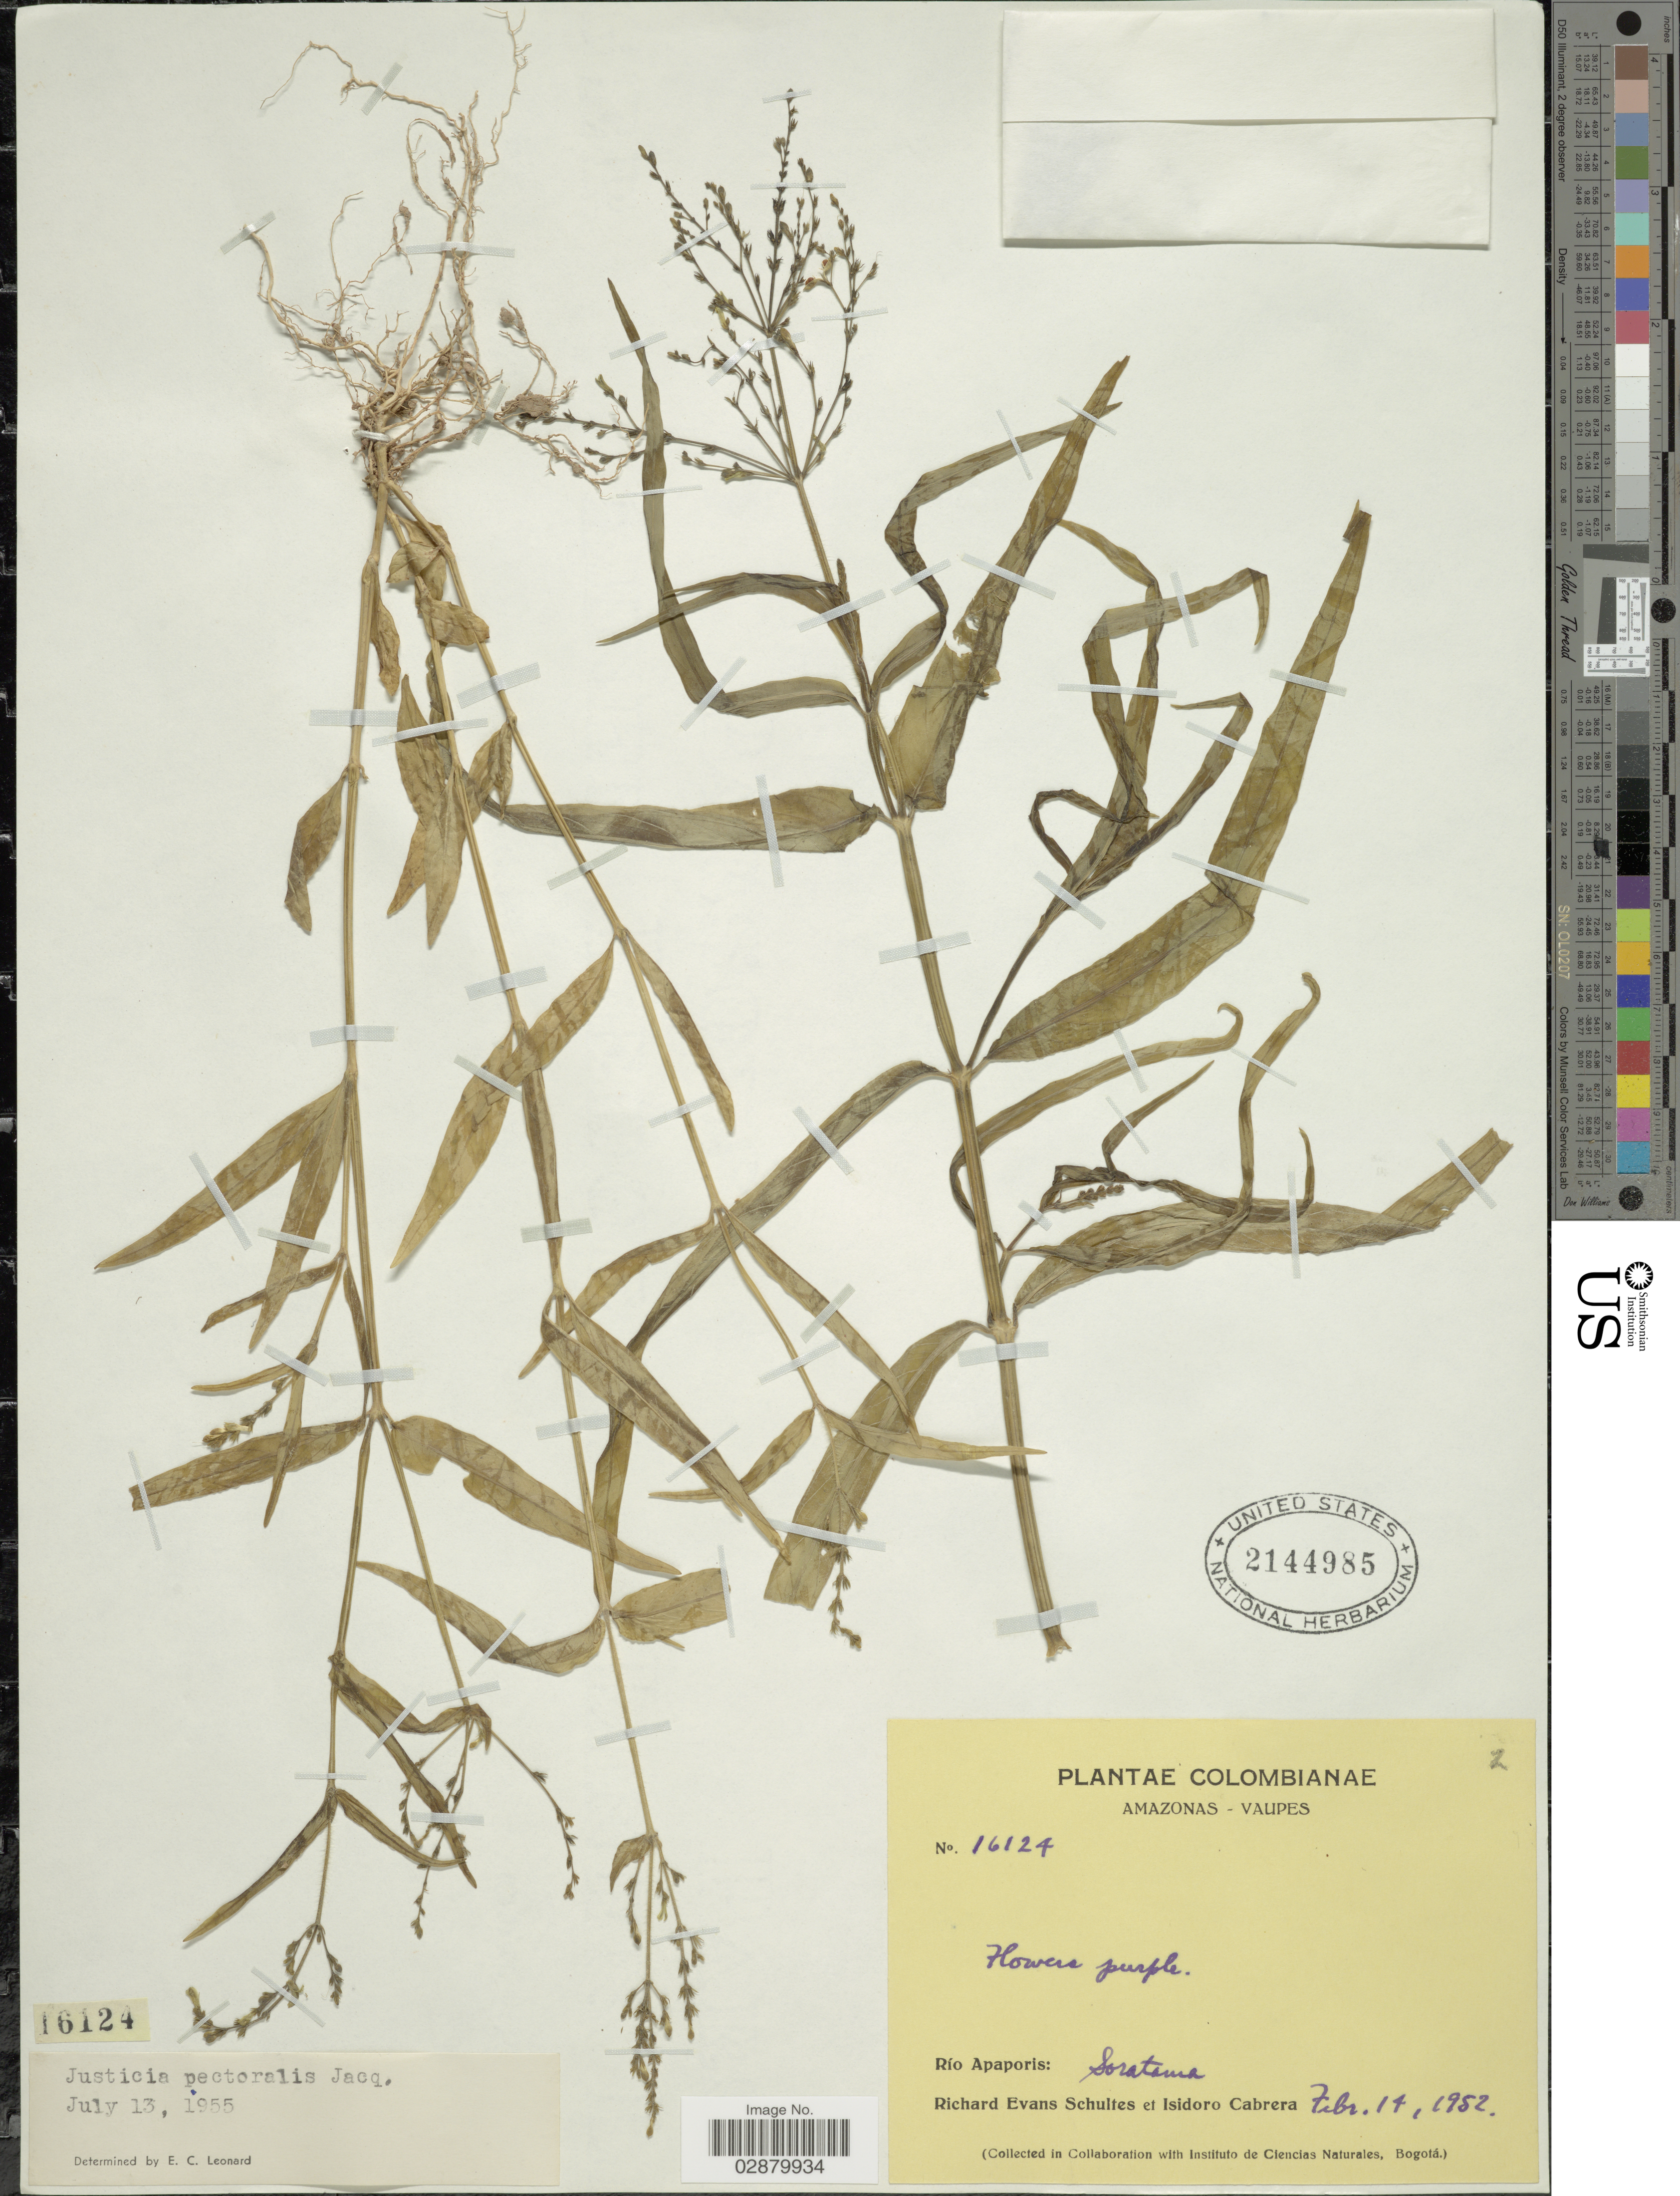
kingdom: Plantae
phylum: Tracheophyta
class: Magnoliopsida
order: Lamiales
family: Acanthaceae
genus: Justicia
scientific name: Justicia pectoralis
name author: Jacq.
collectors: R. E. Schultes & I. Cabrera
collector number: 16124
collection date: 1952-02-14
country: Colombia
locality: Amazonas-Vaupes. Río Apaporis: Soratama.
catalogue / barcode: US 2144985